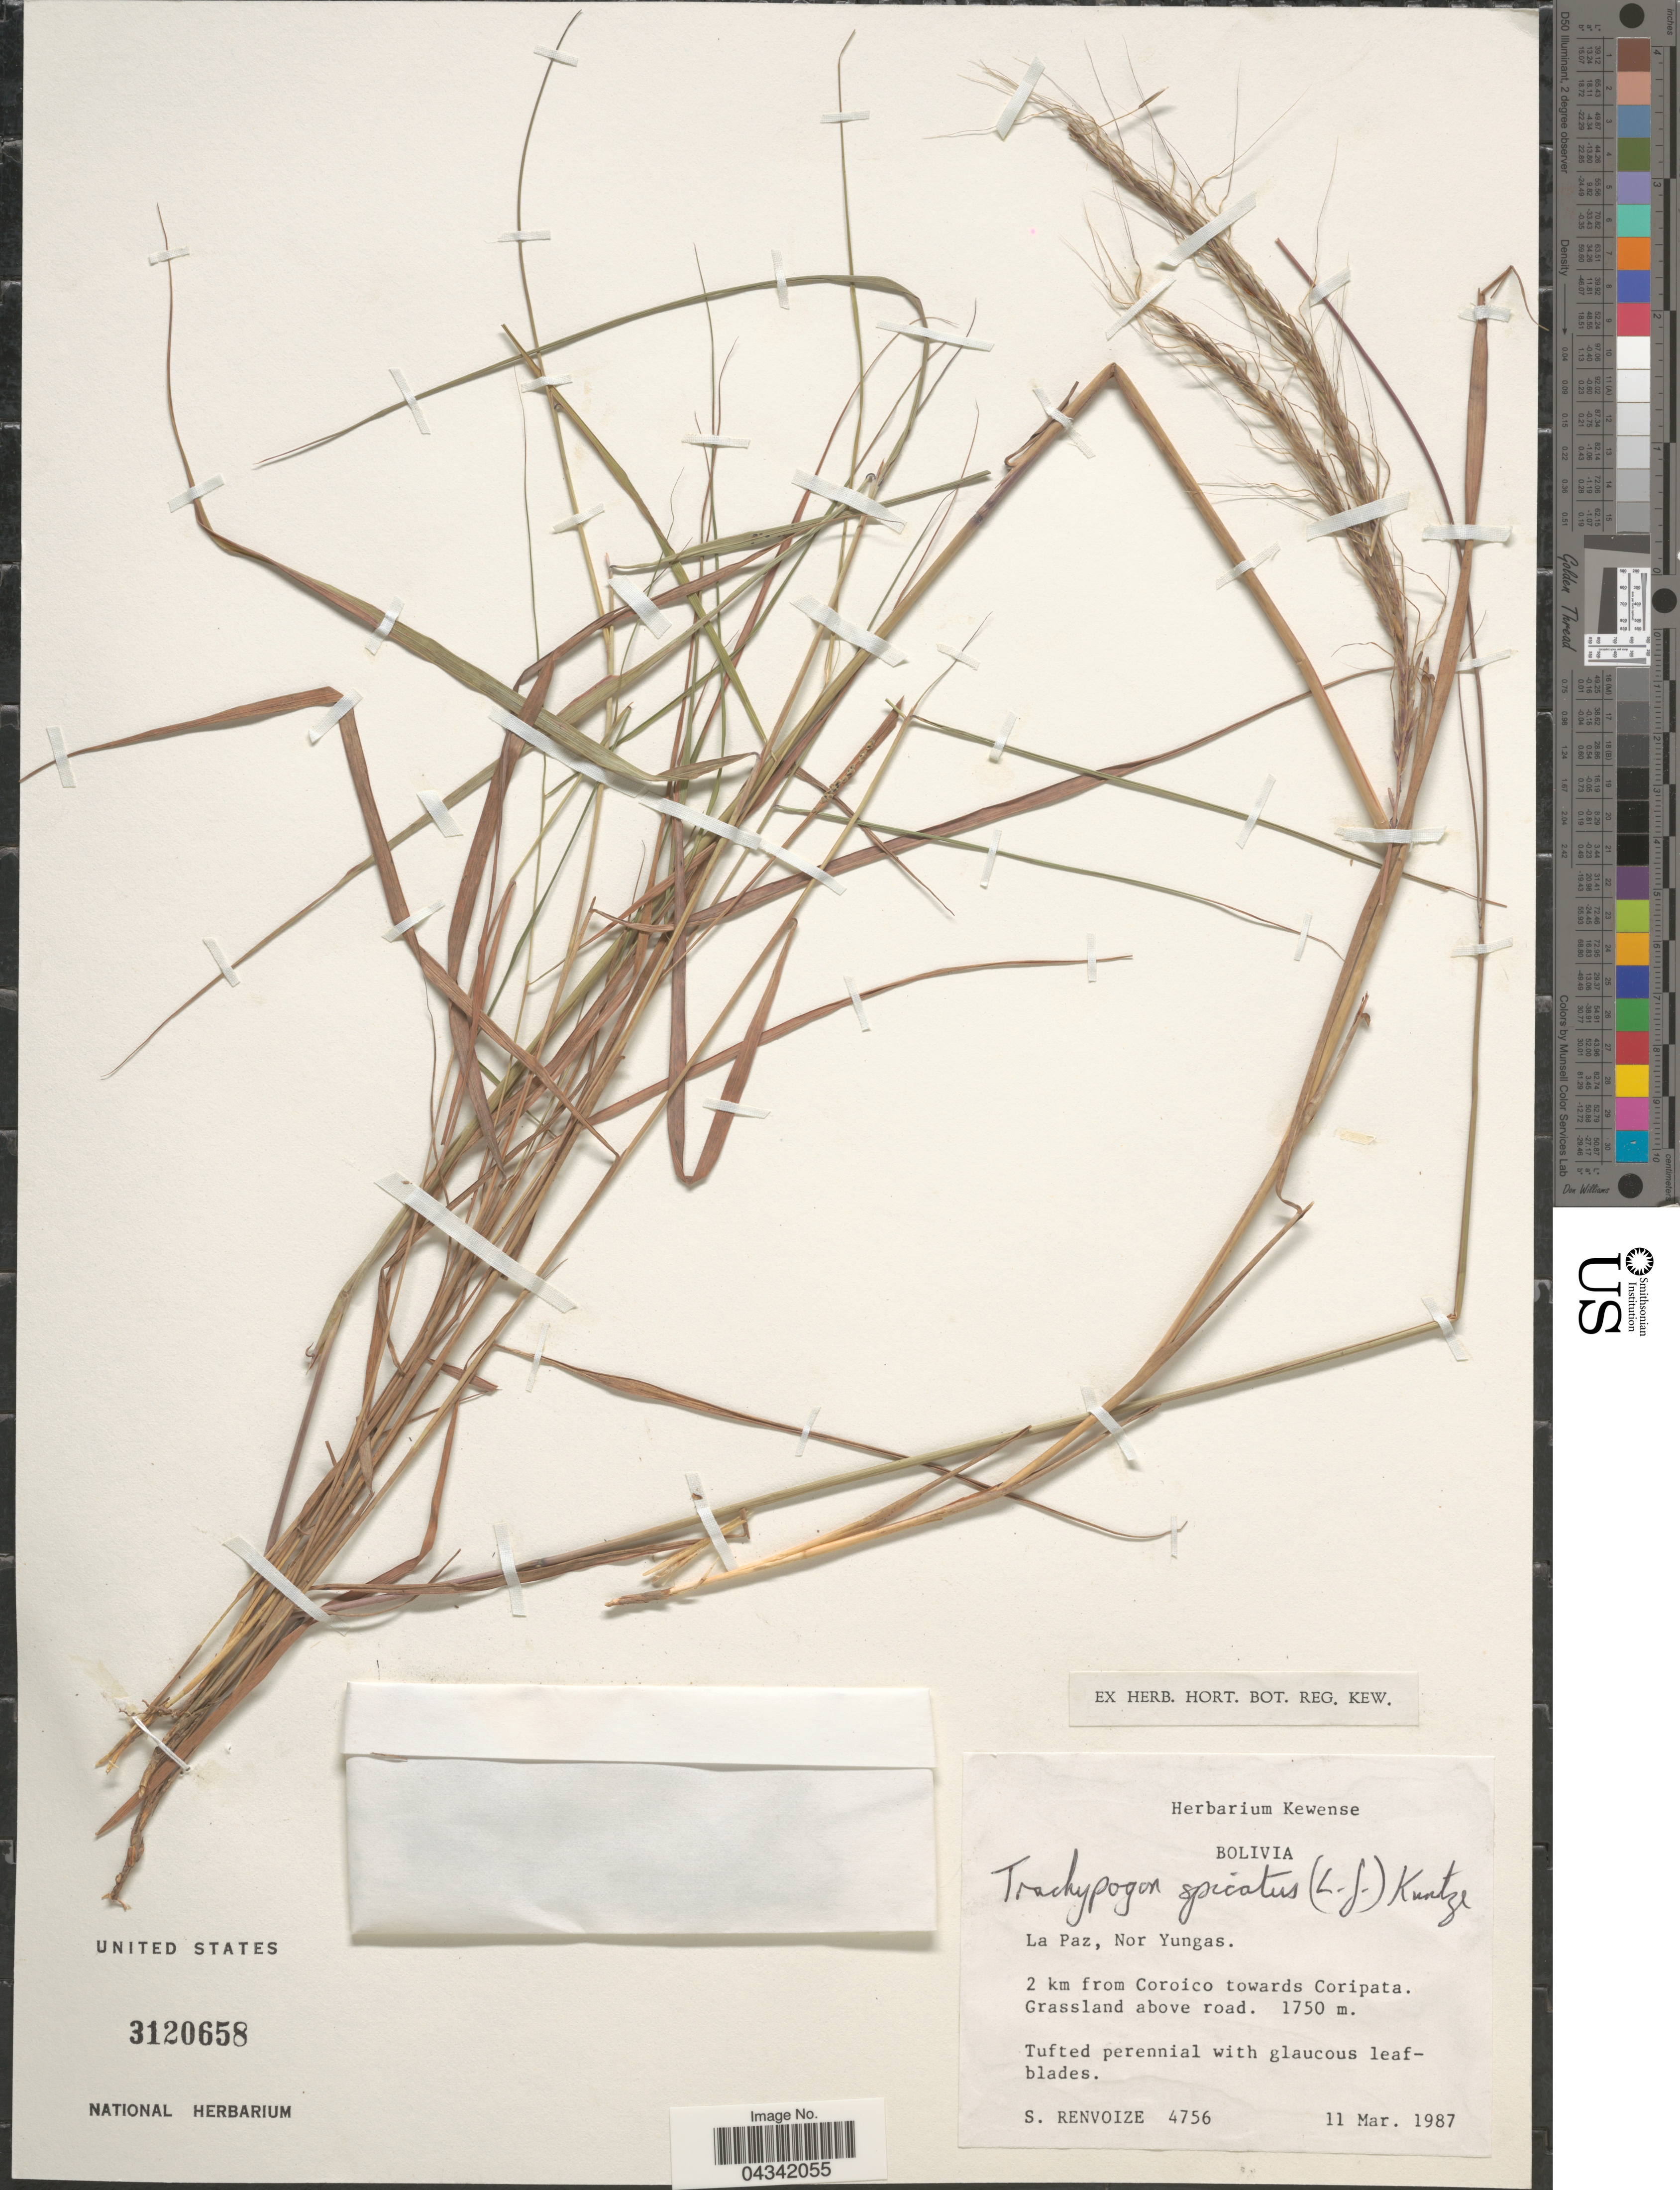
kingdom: Plantae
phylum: Tracheophyta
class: Liliopsida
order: Poales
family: Poaceae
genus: Trachypogon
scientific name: Trachypogon spicatus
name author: (L. f.) Kuntze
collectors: S. A. Renvoize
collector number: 4756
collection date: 1987-03-11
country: Bolivia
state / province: La Paz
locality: Nor Yungas. 2 km from Coroico towards Coripata.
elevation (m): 1750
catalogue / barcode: US 3120658